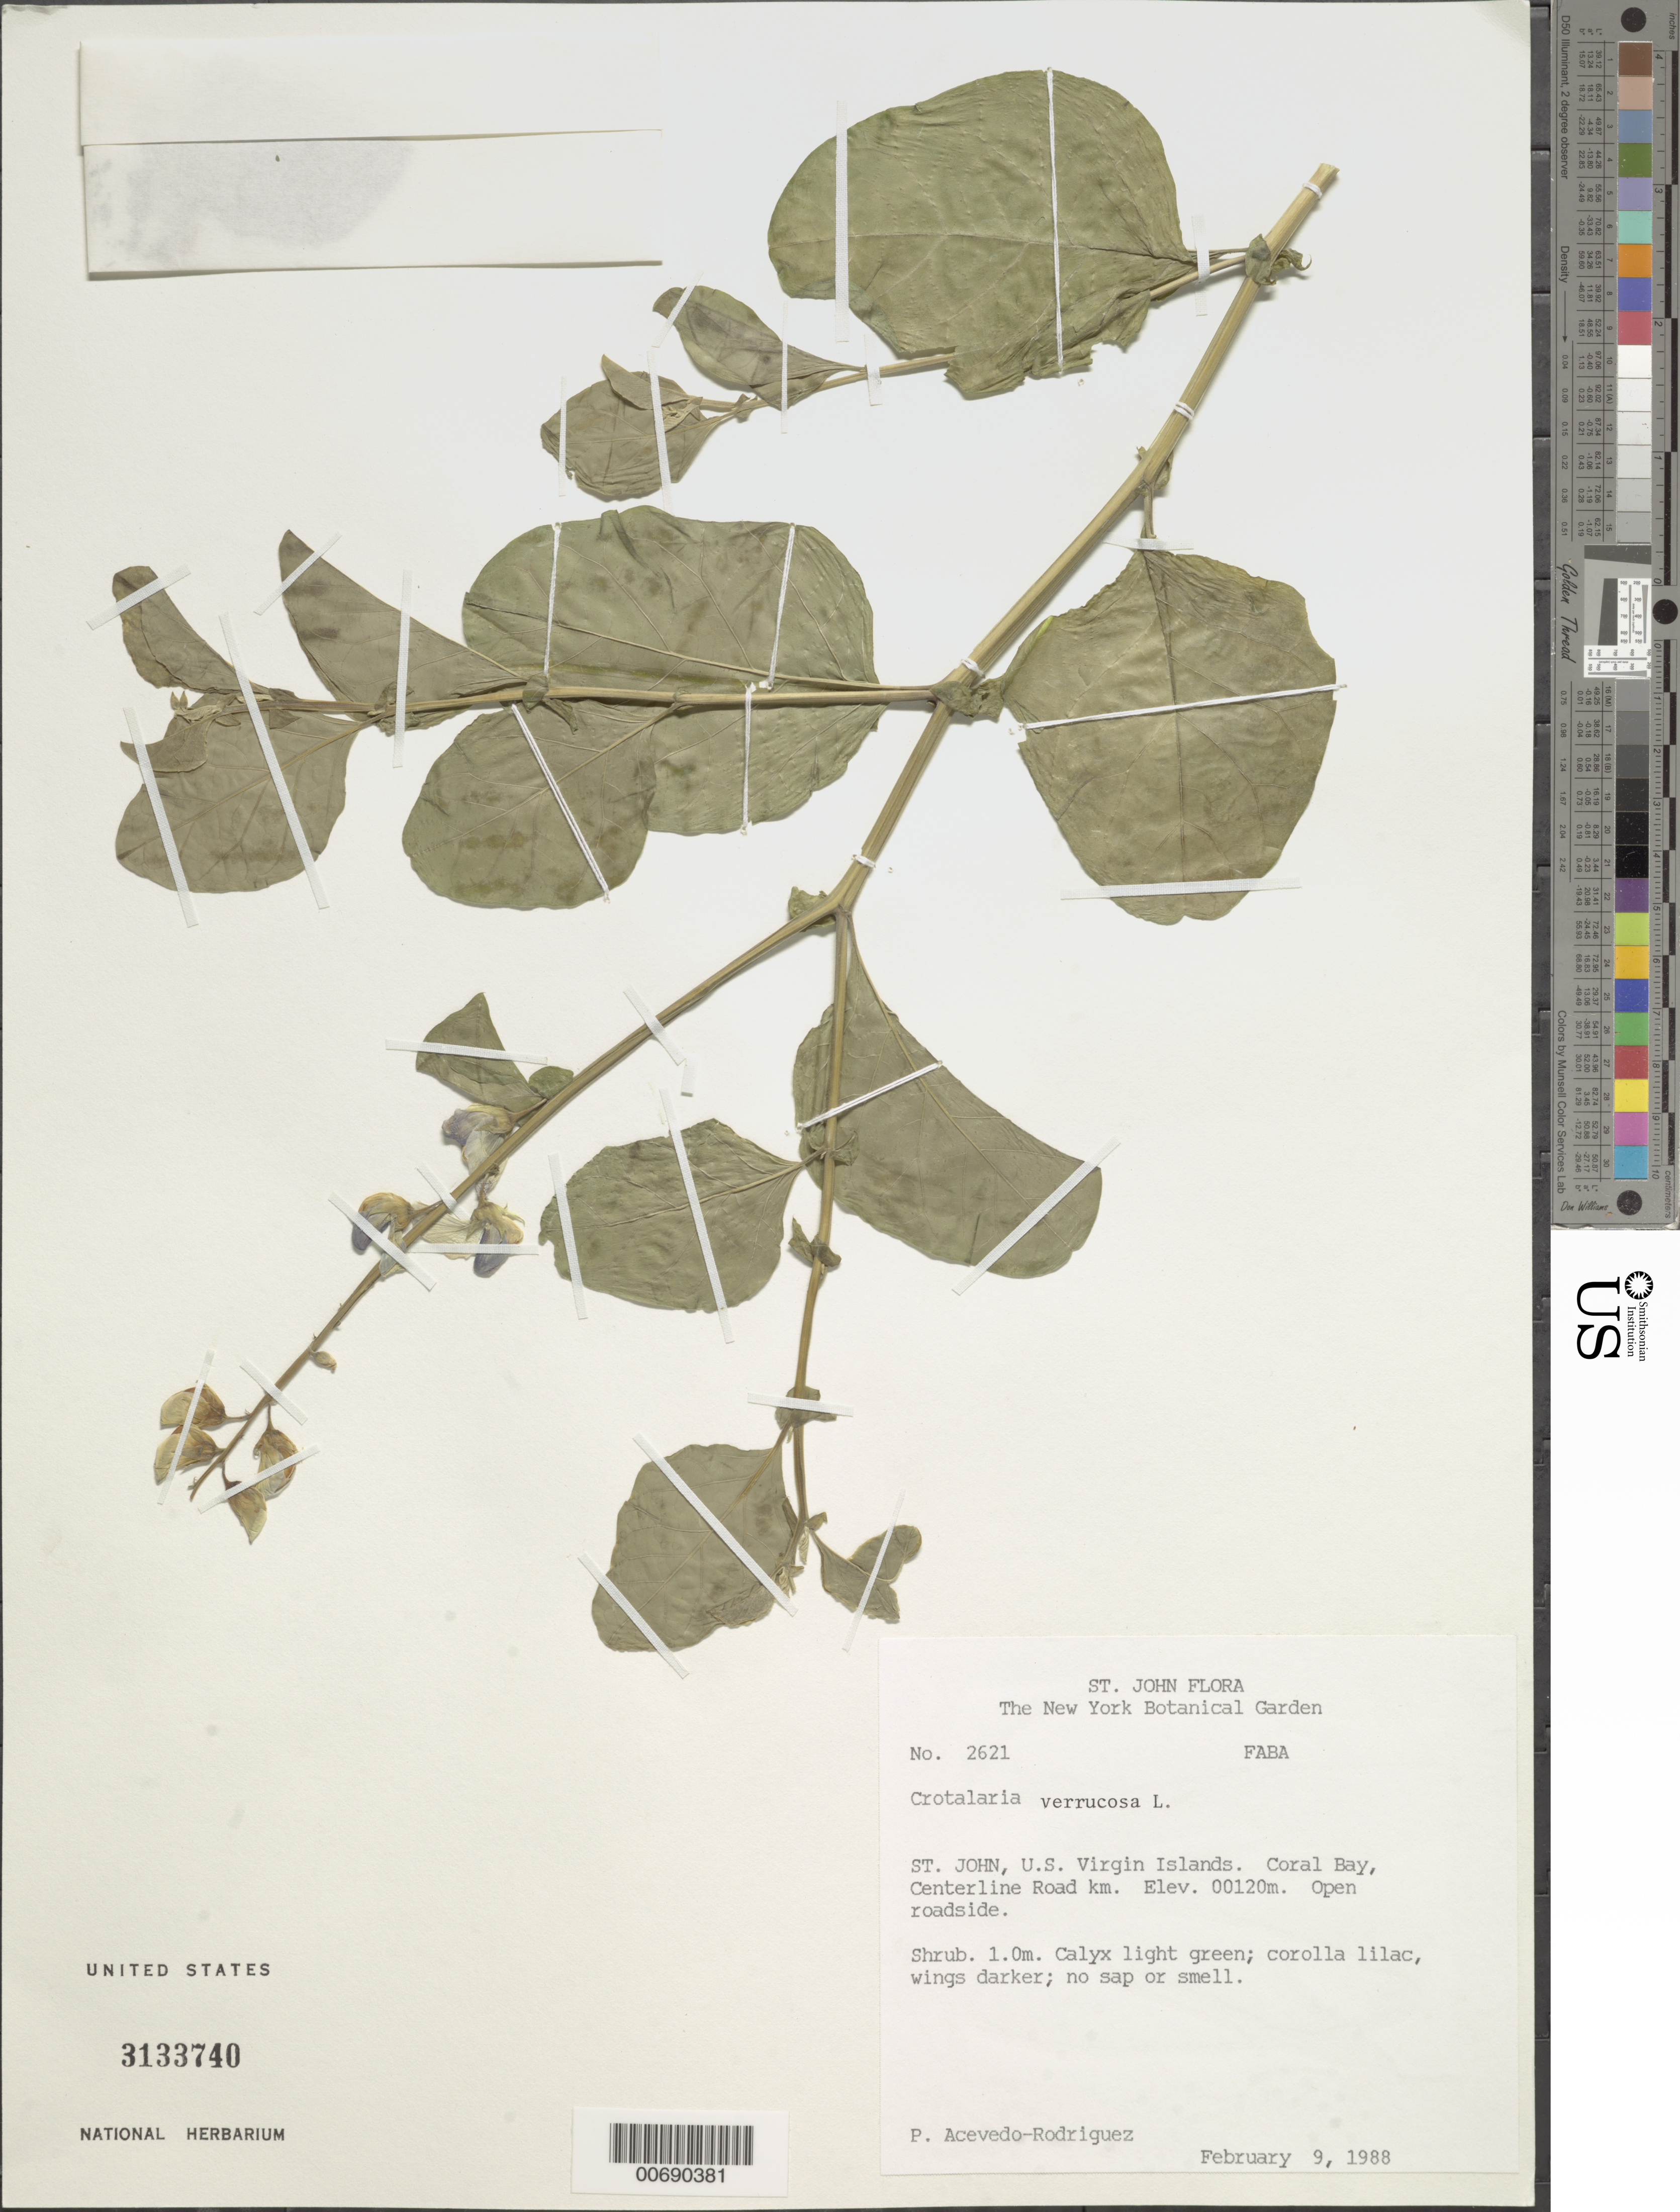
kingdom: Plantae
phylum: Tracheophyta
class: Magnoliopsida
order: Fabales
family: Fabaceae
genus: Crotalaria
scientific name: Crotalaria verrucosa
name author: L.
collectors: P. Acevedo-Rodr.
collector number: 2621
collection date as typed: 09 Feb 1988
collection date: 1988-02-09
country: U.S. Virgin Islands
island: St. John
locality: Centerline Road km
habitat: Open roadside.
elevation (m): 120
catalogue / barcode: US 3133740